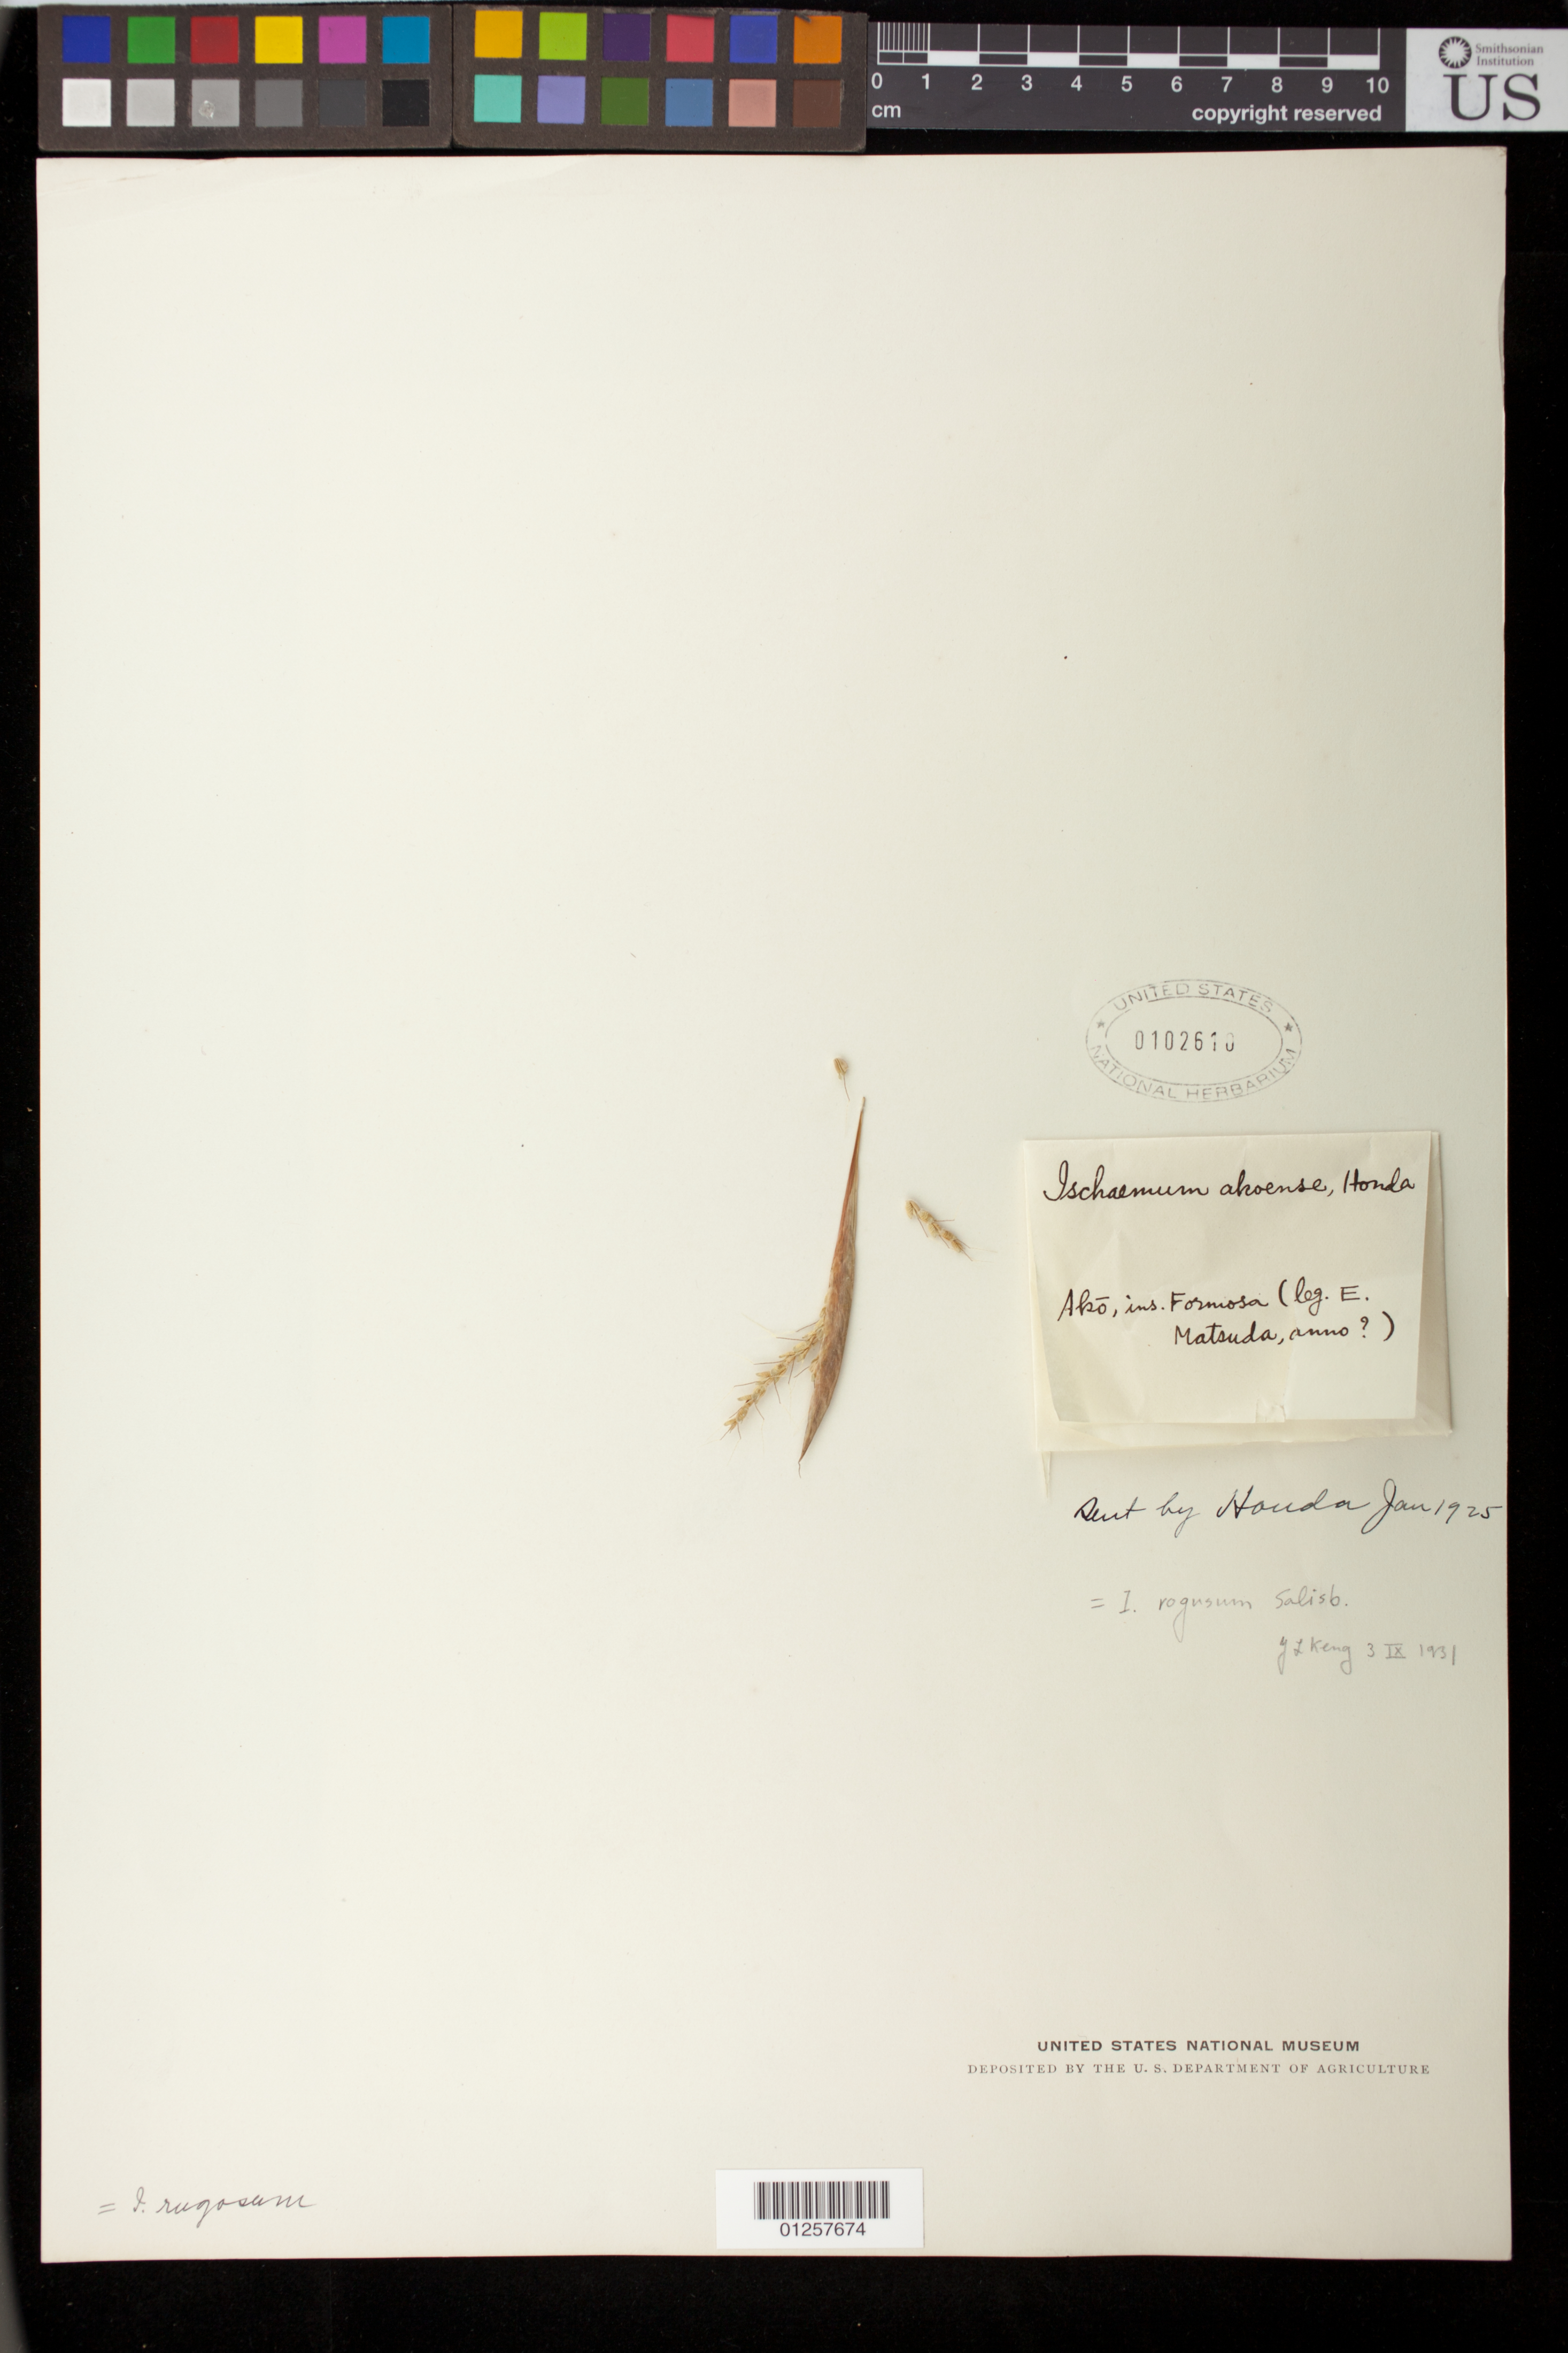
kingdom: Plantae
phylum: Tracheophyta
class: Liliopsida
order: Poales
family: Poaceae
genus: Ischaemum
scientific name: Ischaemum akoense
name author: Honda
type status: Type Collection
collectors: E. Matsuda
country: Taiwan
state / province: Pingtung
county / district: Kaohsiung City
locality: Akō Prefecture (1901-1920); current Kaohsiung City/ Pingtung County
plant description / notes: Fragmentary material of type specimen sent by Honda.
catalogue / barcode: US 102610